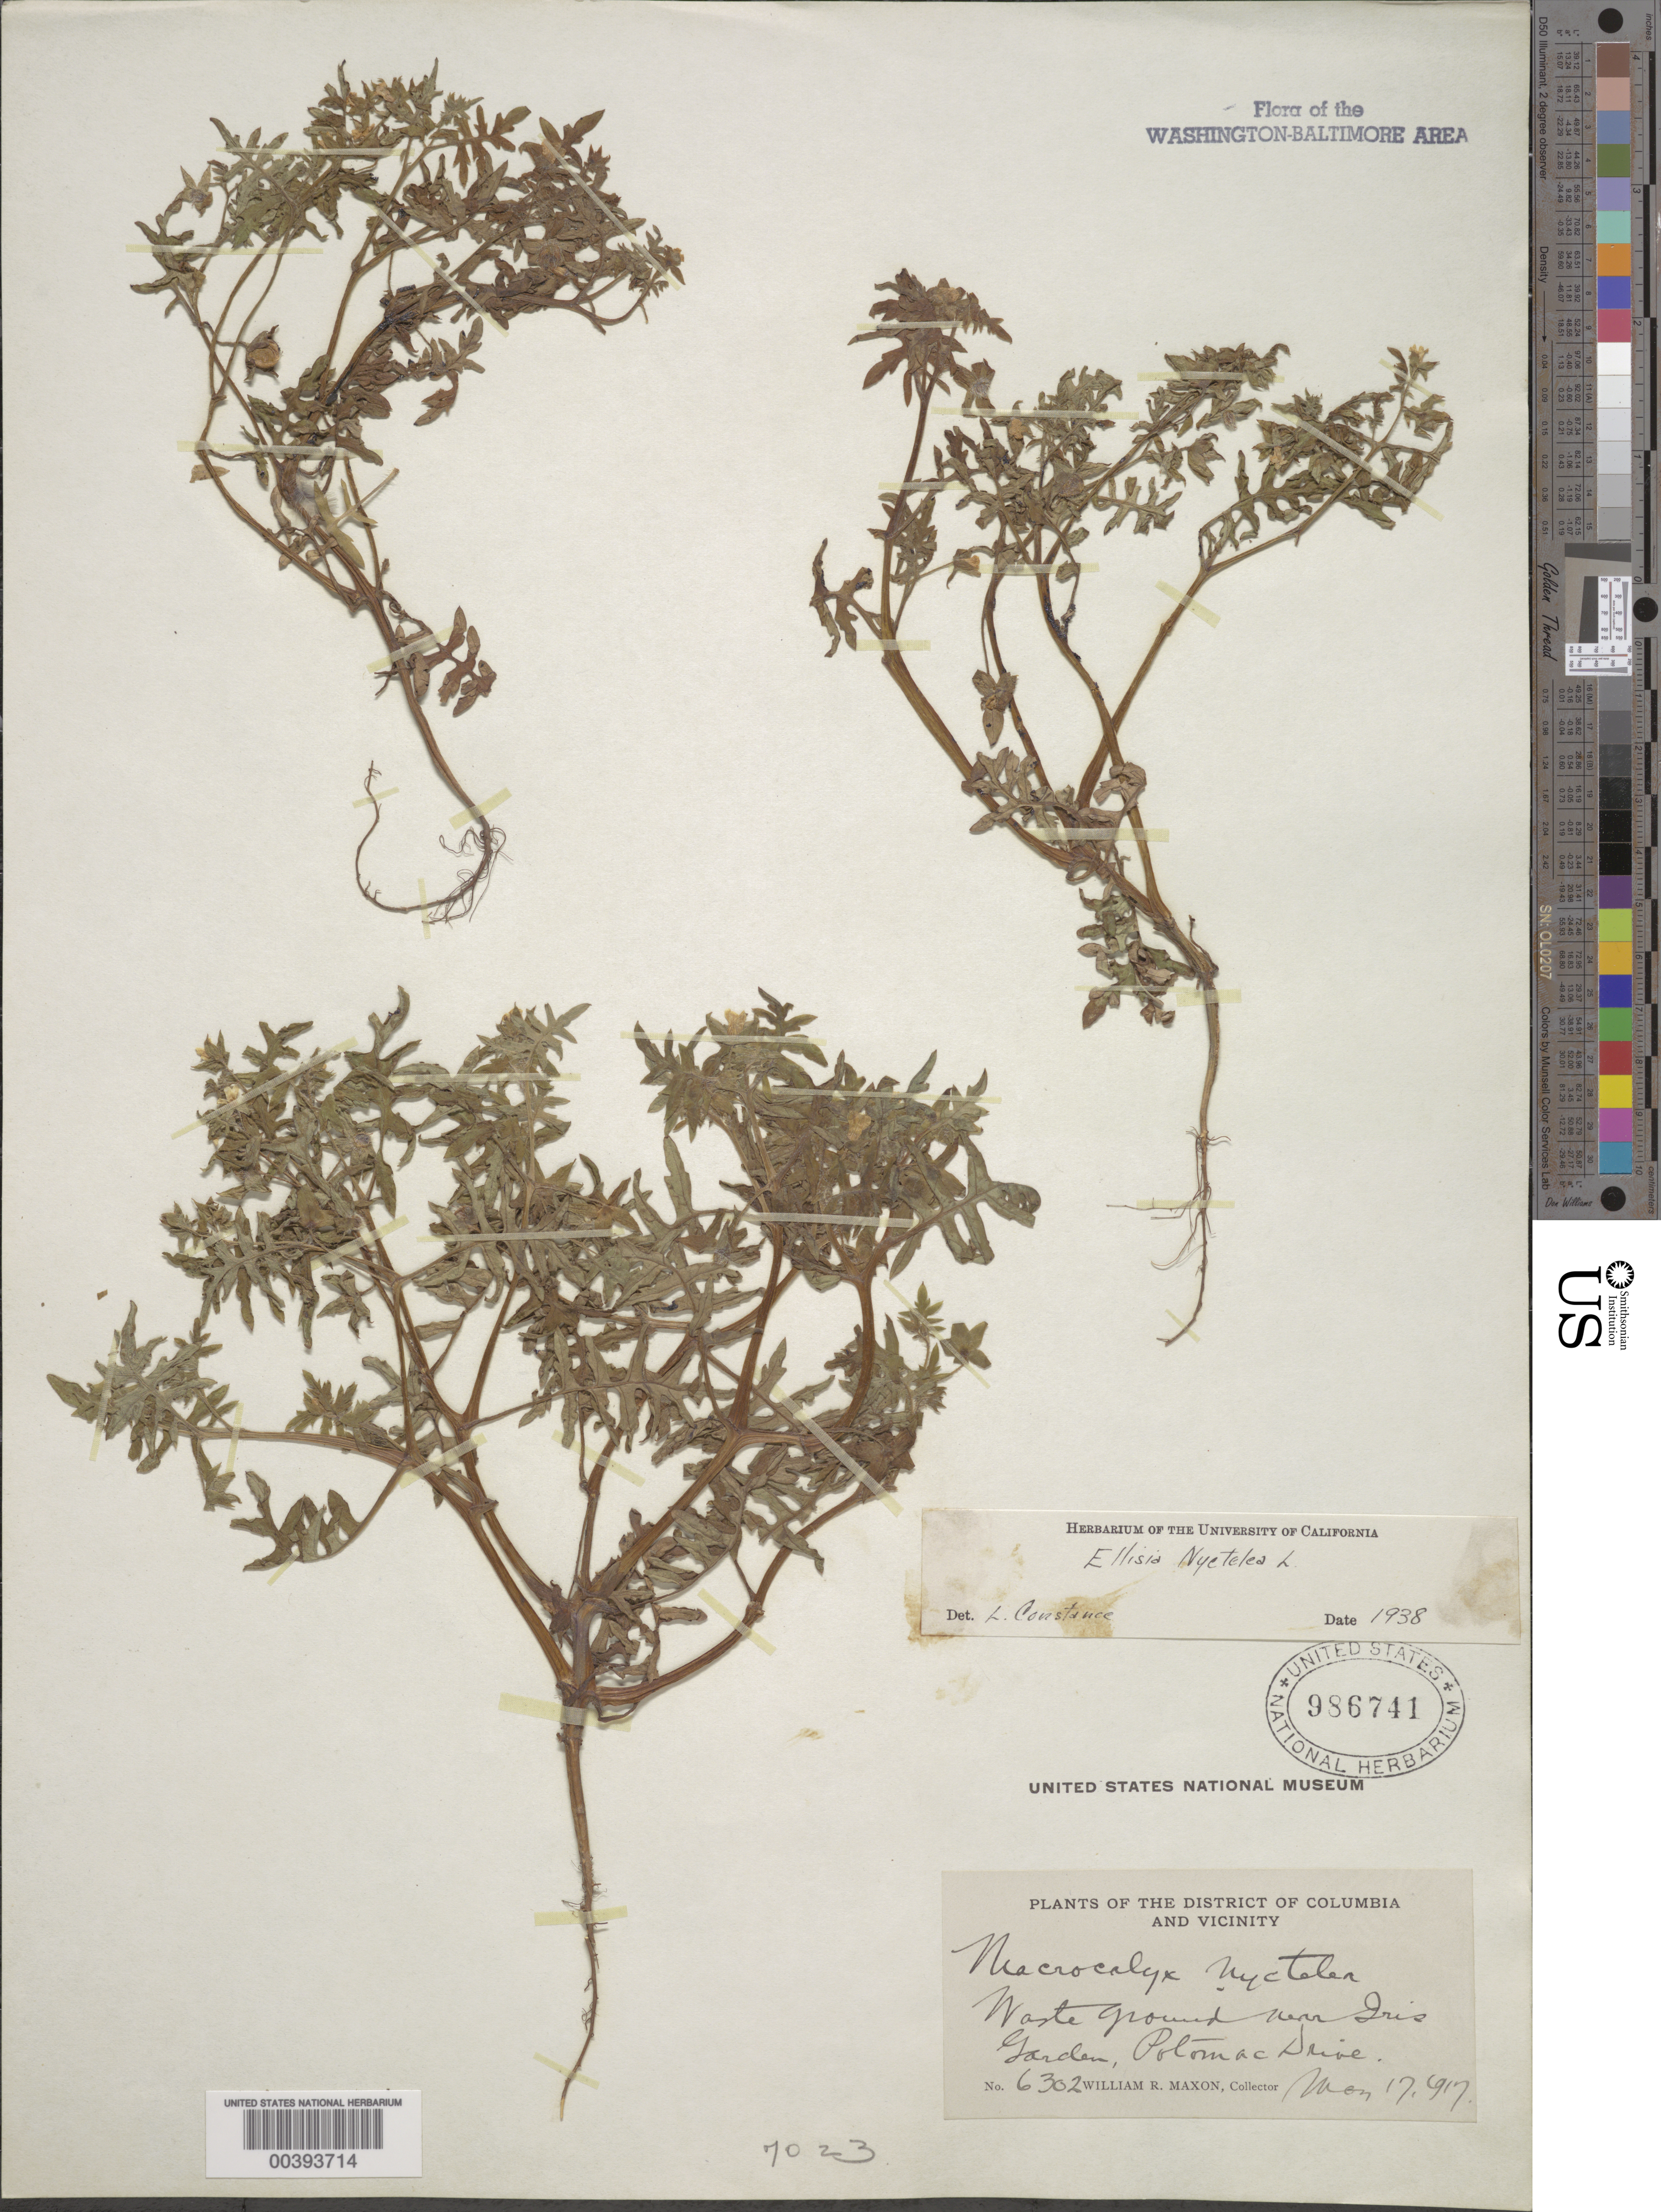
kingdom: Plantae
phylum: Tracheophyta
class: Magnoliopsida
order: Boraginales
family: Hydrophyllaceae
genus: Ellisia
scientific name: Ellisia nyctelea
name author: L.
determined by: Constance, L., (UC), University of California Berkeley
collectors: W. R. Maxon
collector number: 6302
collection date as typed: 17 May 1917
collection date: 1917-05-17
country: United States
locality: Potomac Drive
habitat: Waste ground near iris garden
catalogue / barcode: US 986741